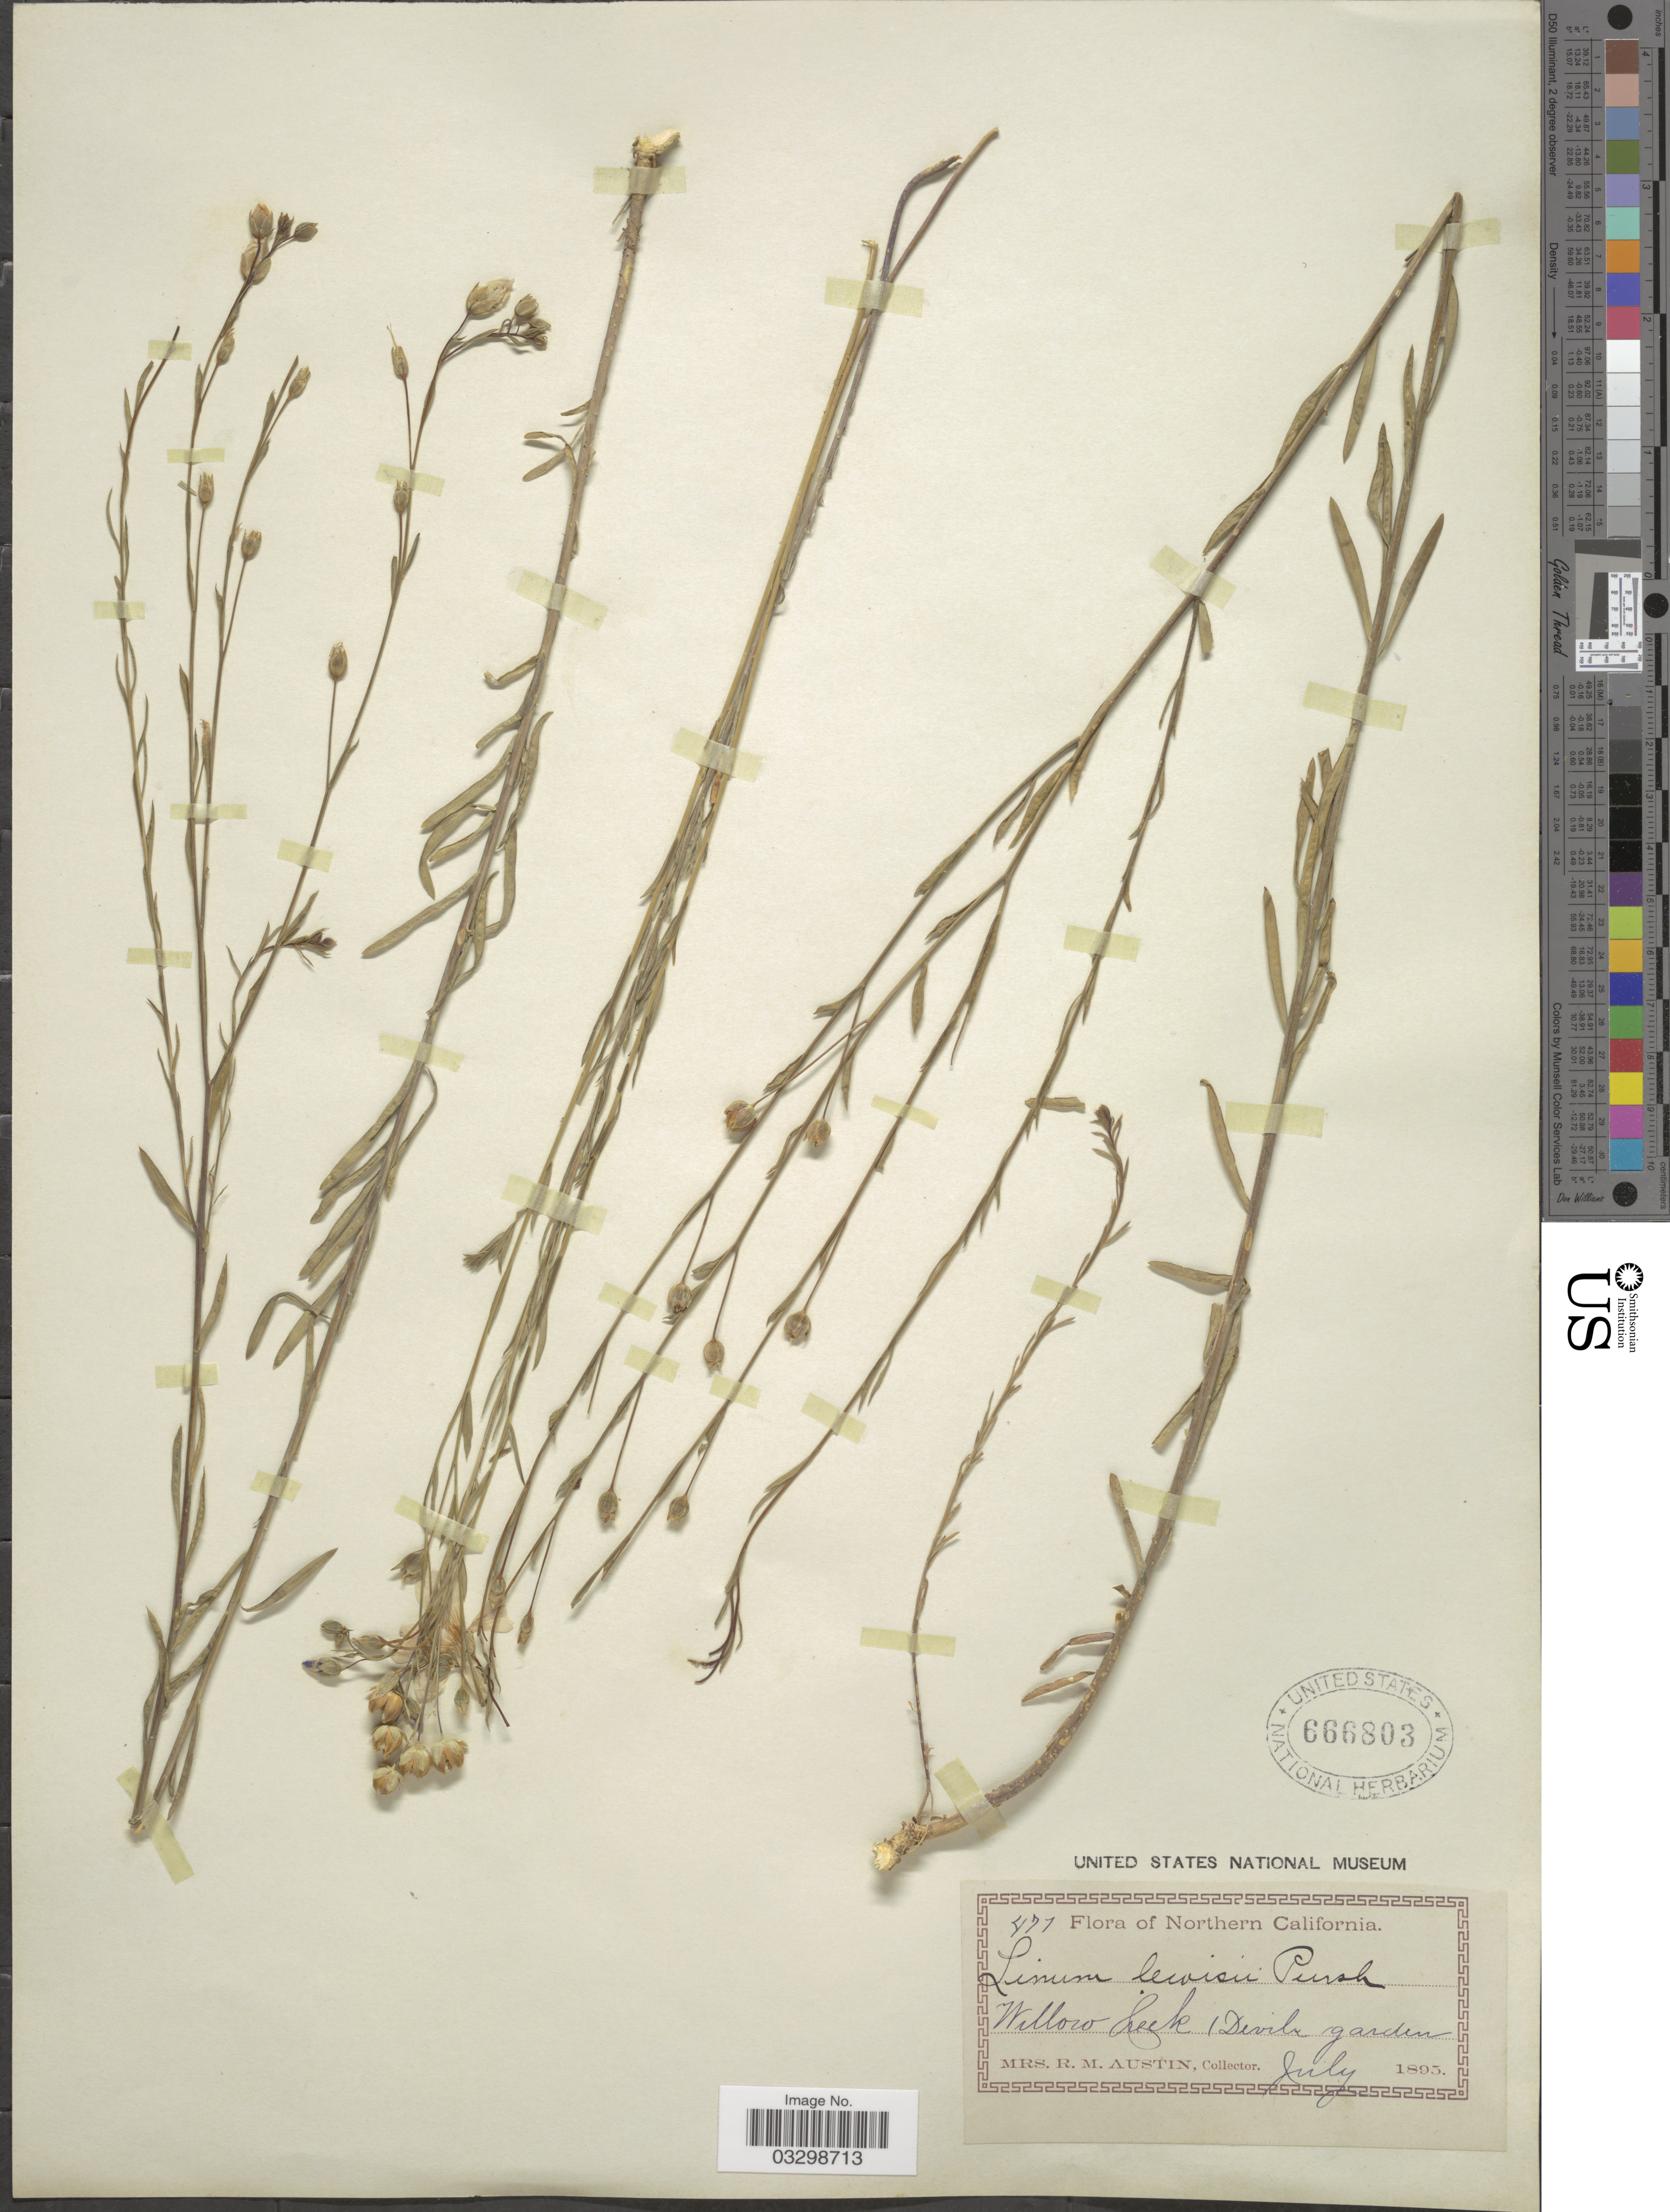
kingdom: Plantae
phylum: Tracheophyta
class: Magnoliopsida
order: Malpighiales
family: Linaceae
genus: Linum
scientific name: Linum lewisii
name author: Pursh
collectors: R. Austin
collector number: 477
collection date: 1895-07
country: United States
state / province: California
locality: Northern California. Willow Creek ( Devils garden.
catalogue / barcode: US 666803